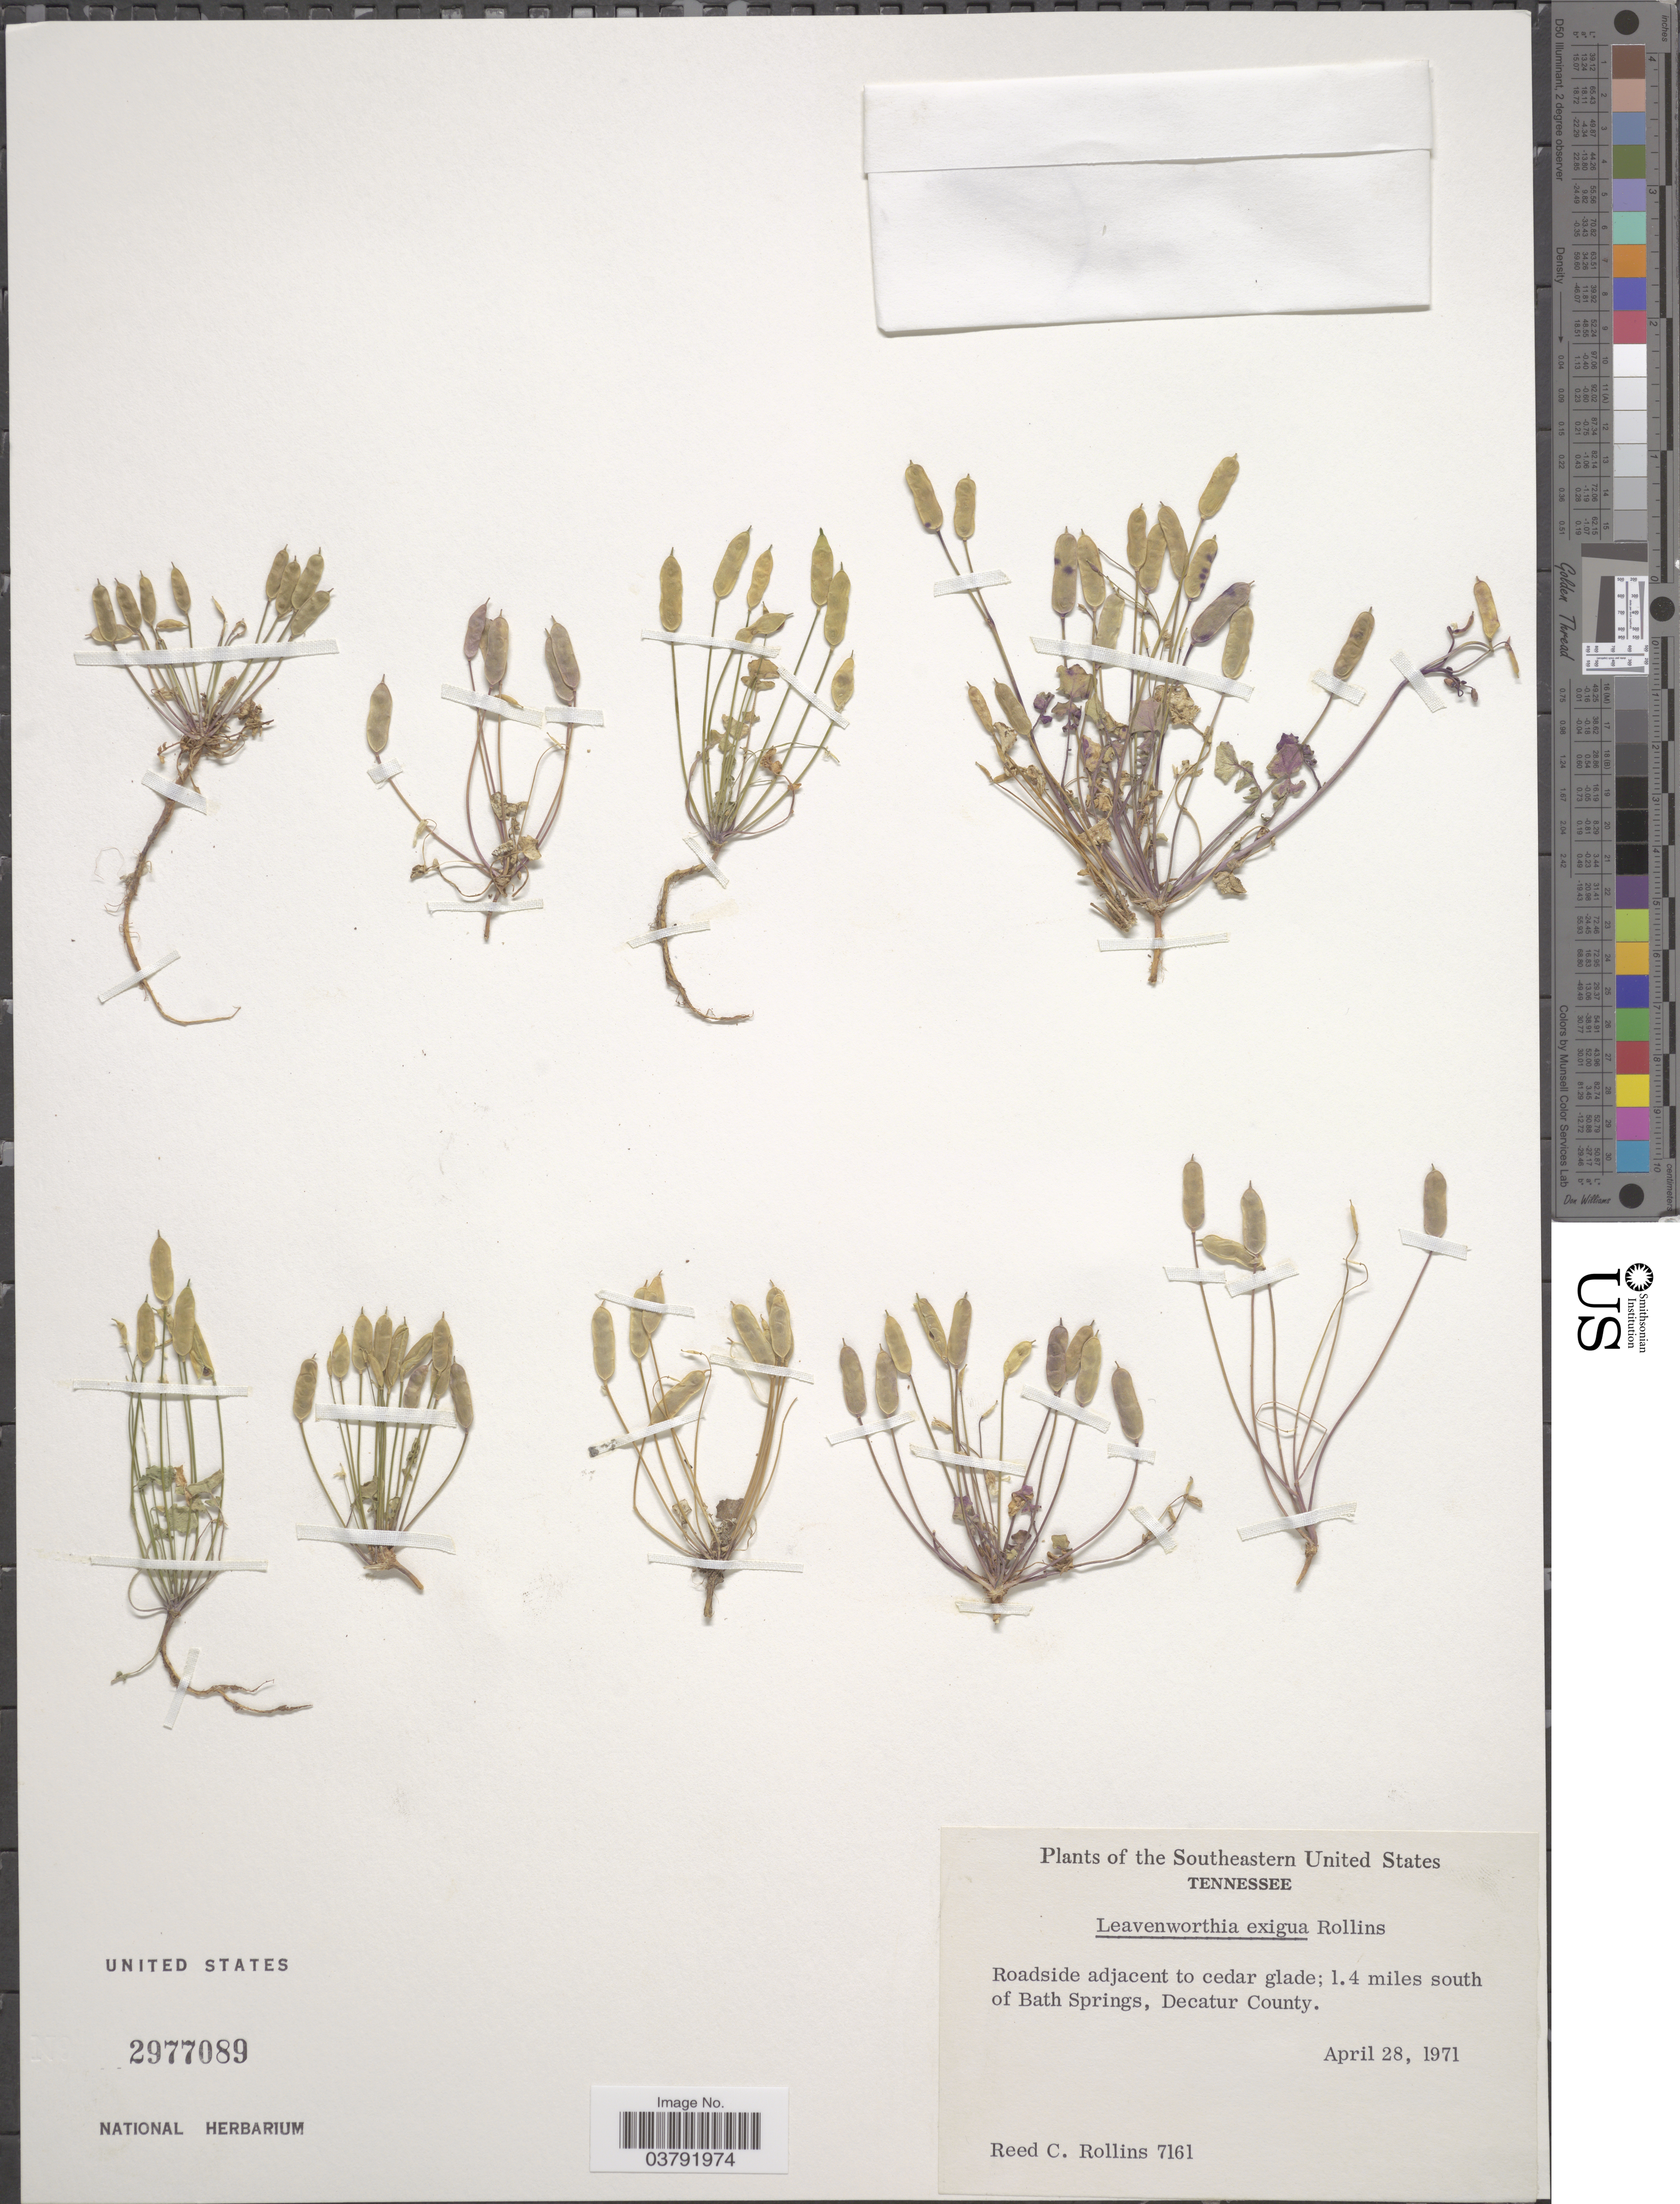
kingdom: Plantae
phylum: Tracheophyta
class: Magnoliopsida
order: Brassicales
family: Brassicaceae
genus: Leavenworthia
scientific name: Leavenworthia exigua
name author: Rollins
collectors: R. C. Rollins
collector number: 7161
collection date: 1971-04-28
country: United States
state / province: Tennessee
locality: Southeastern United States. 1.4 miles south of Bath Springs, Decatur County.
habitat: roadside adjacent to cedar glade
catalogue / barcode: US 2977089